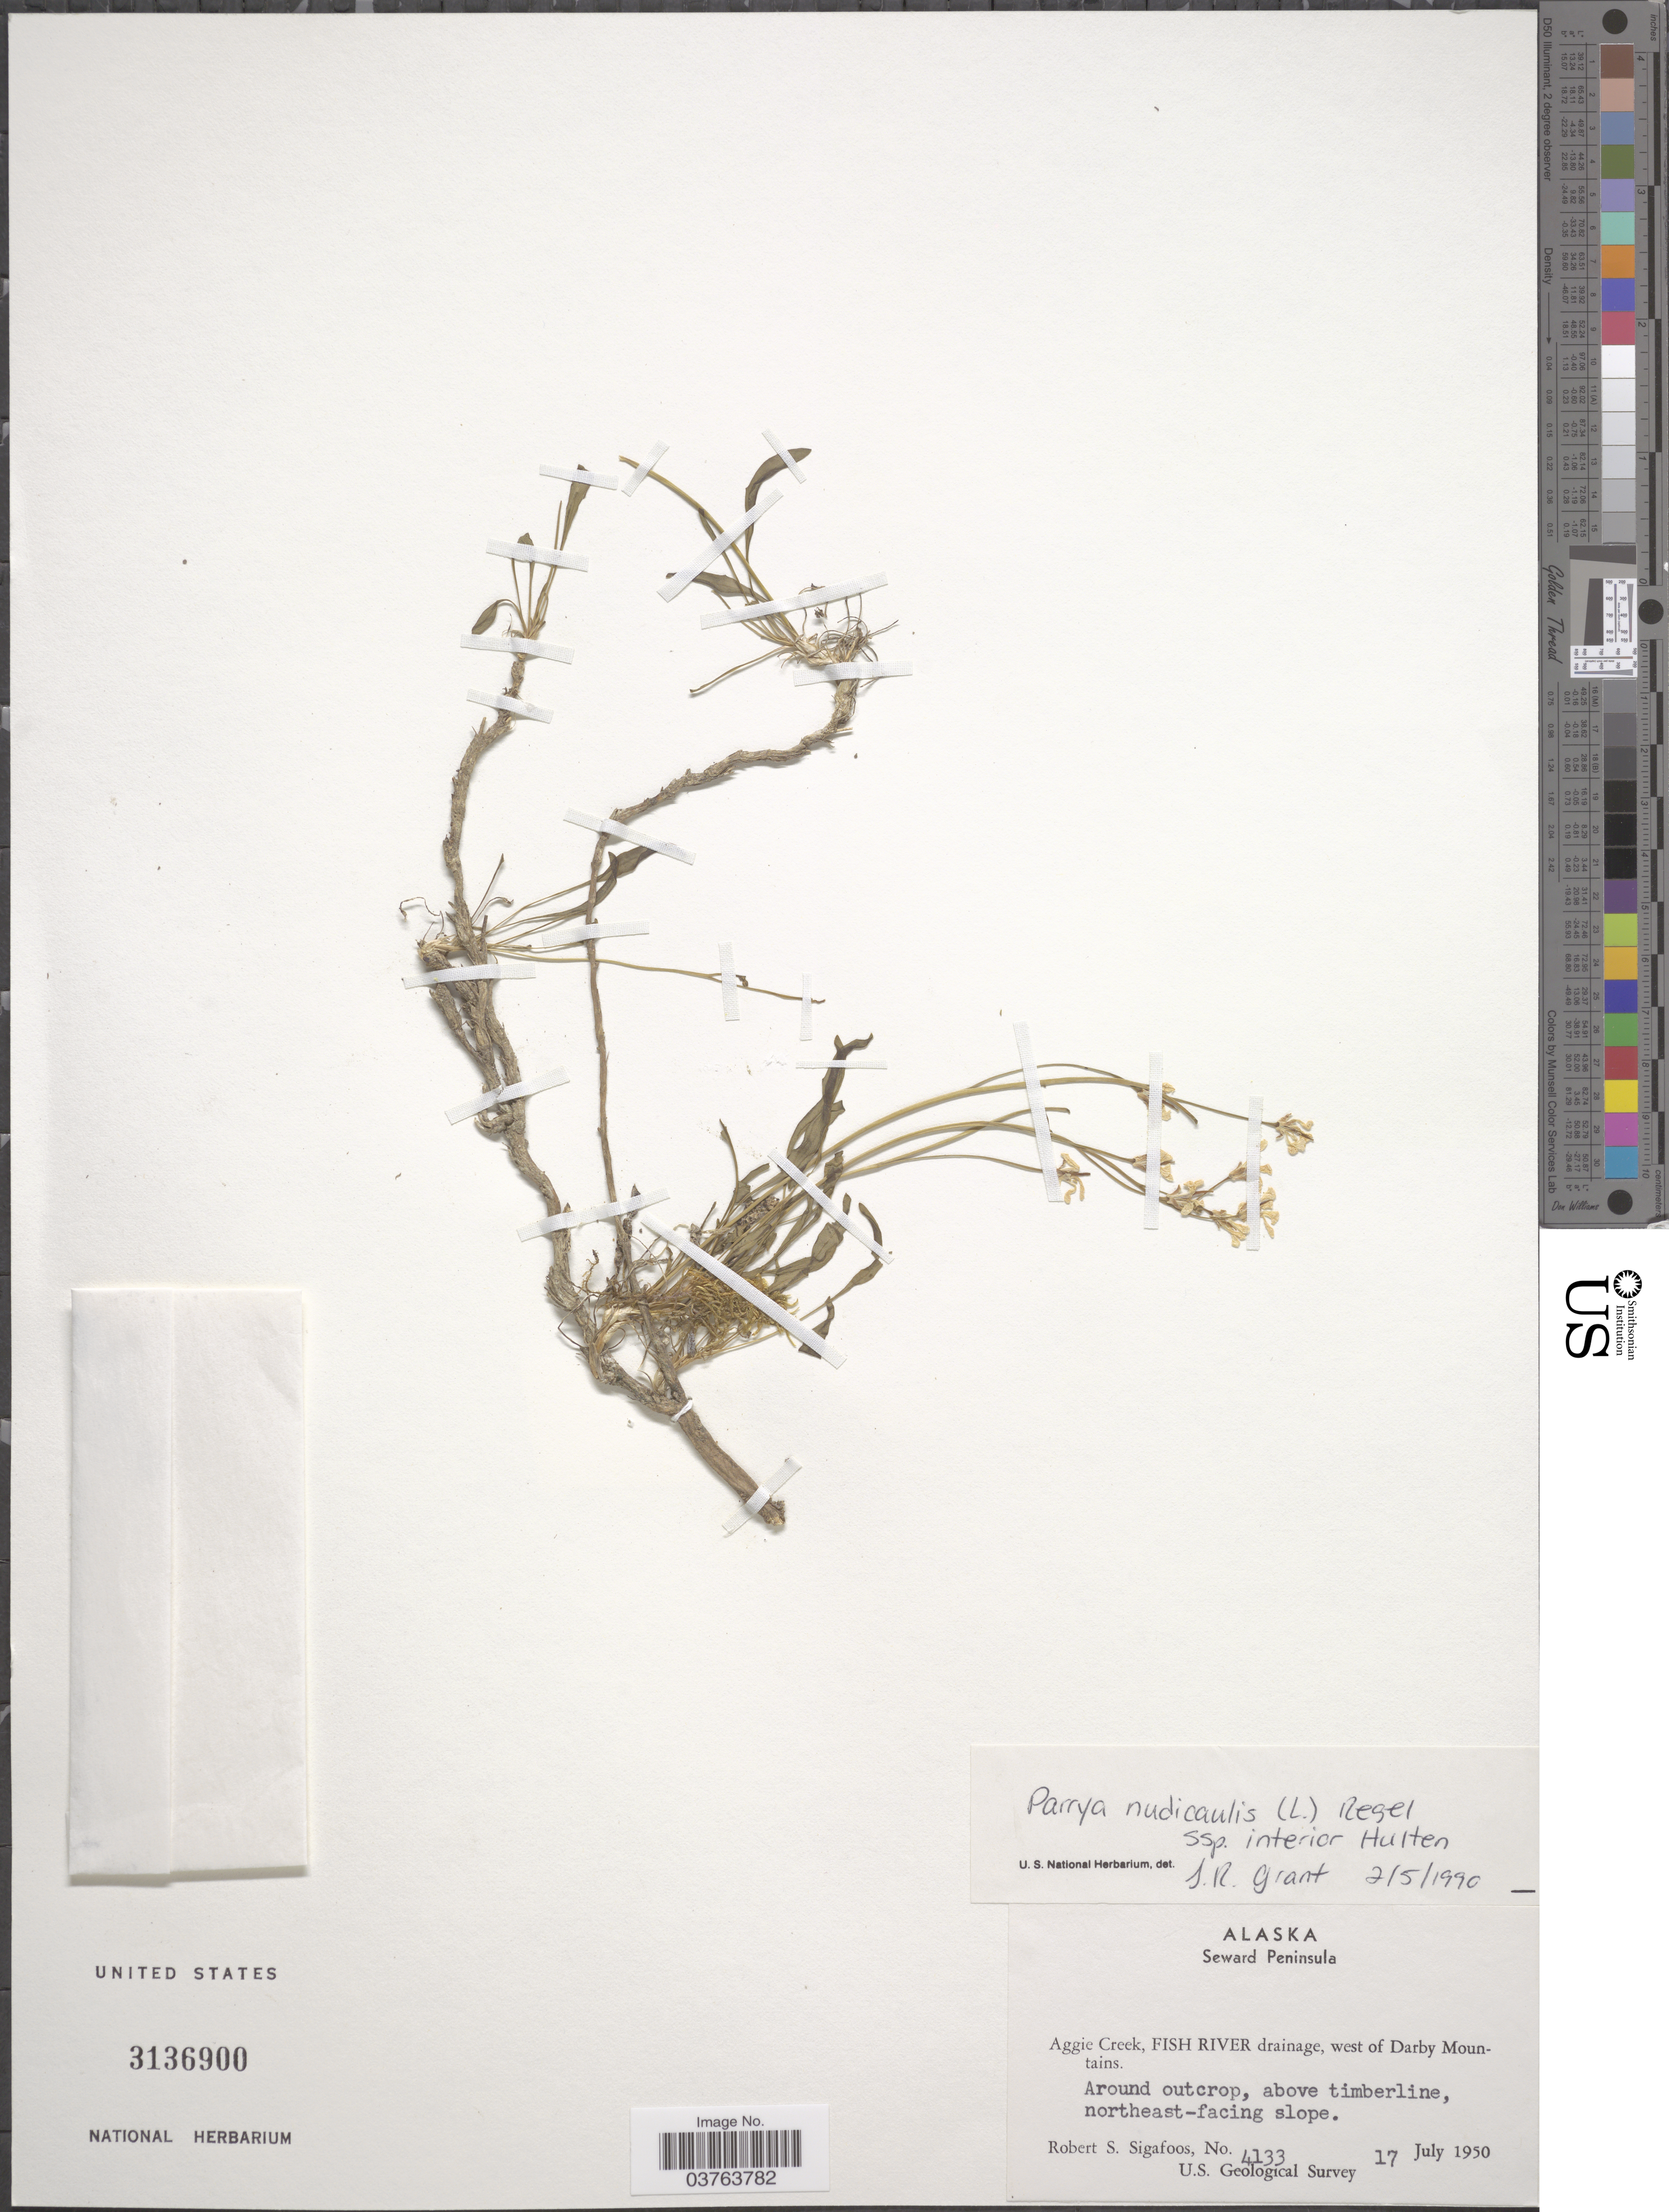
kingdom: Plantae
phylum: Tracheophyta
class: Magnoliopsida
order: Brassicales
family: Brassicaceae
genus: Parrya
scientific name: Parrya nudicaulis subsp. interior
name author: Hultén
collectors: R. Sigafoos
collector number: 4133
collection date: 1950-07-17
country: United States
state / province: Alaska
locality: Seward Peninsula. Aggie Creek, Fish River drainage, west of Darby Mountains. Around outcrop, above timberline, northeast-facing slope.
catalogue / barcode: US 3136900